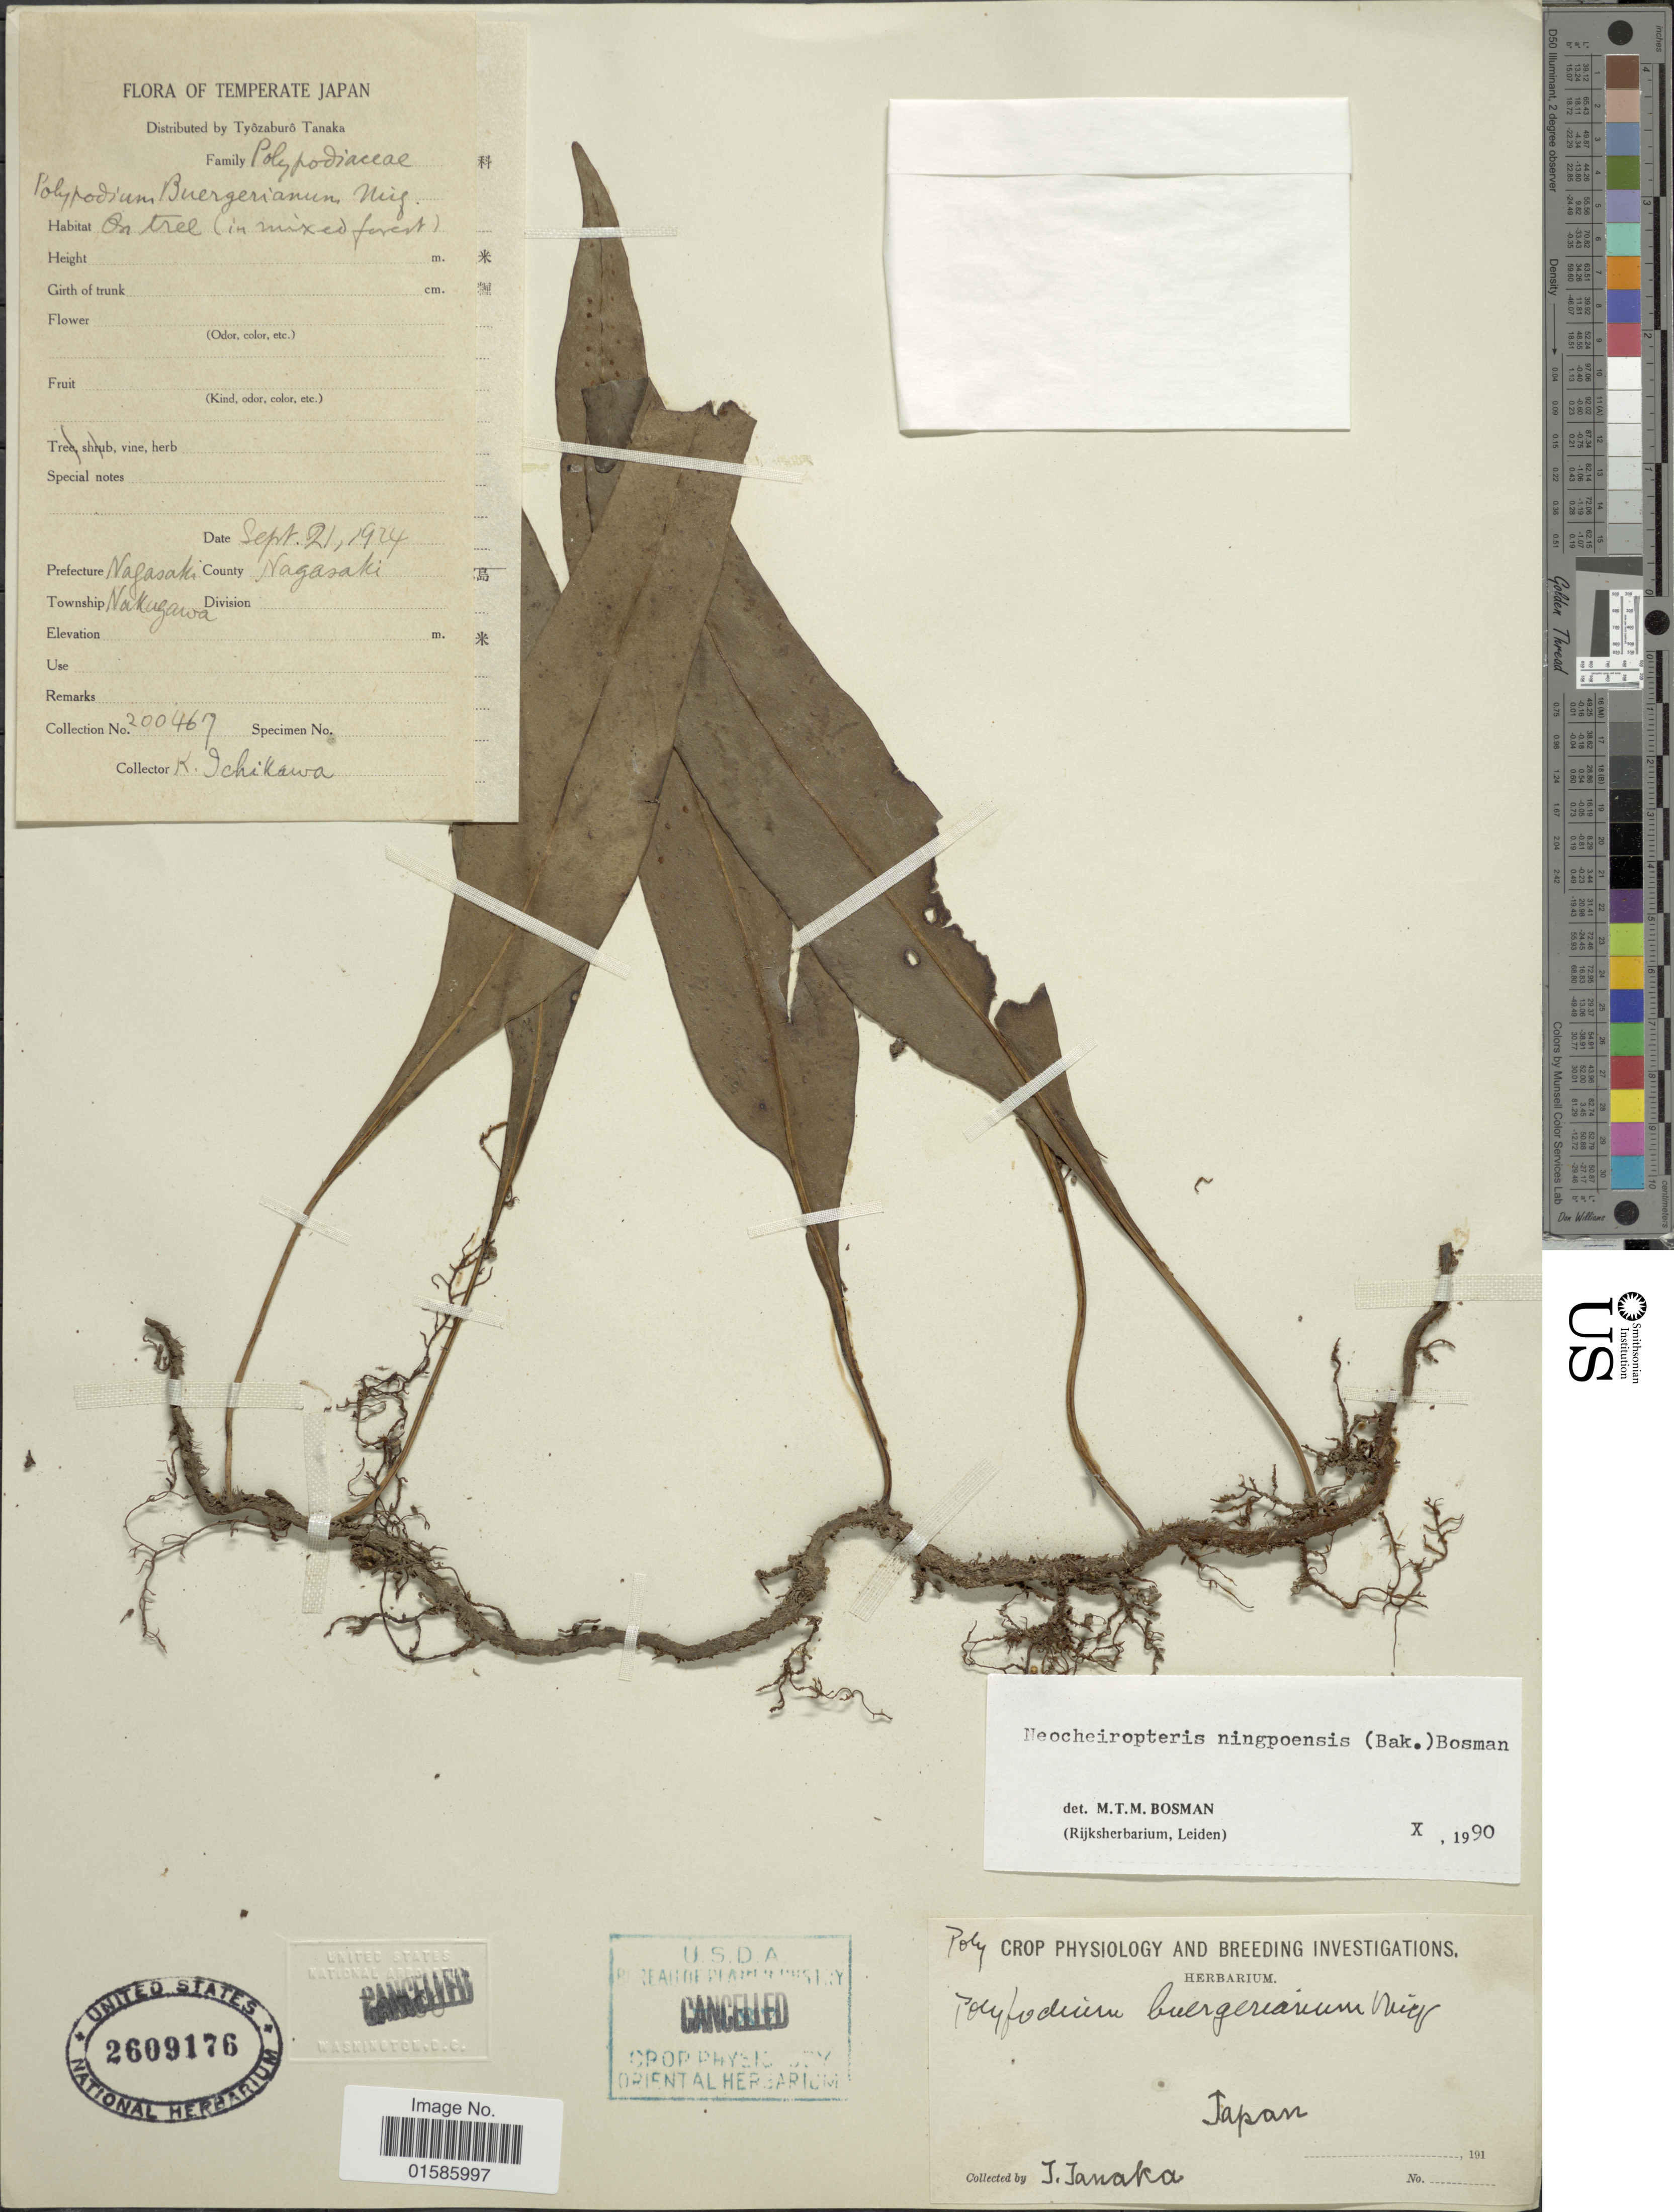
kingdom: Plantae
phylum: Tracheophyta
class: Polypodiopsida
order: Polypodiales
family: Polypodiaceae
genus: Microsorum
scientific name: Microsorum ningpoensis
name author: (Baker)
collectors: K. Ichikawa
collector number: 200467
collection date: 1924-09-21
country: Japan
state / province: Nagasaki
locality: Temperate Japan, Prefecture Nagasaki, Township, Nagasaki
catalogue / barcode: US 2609176